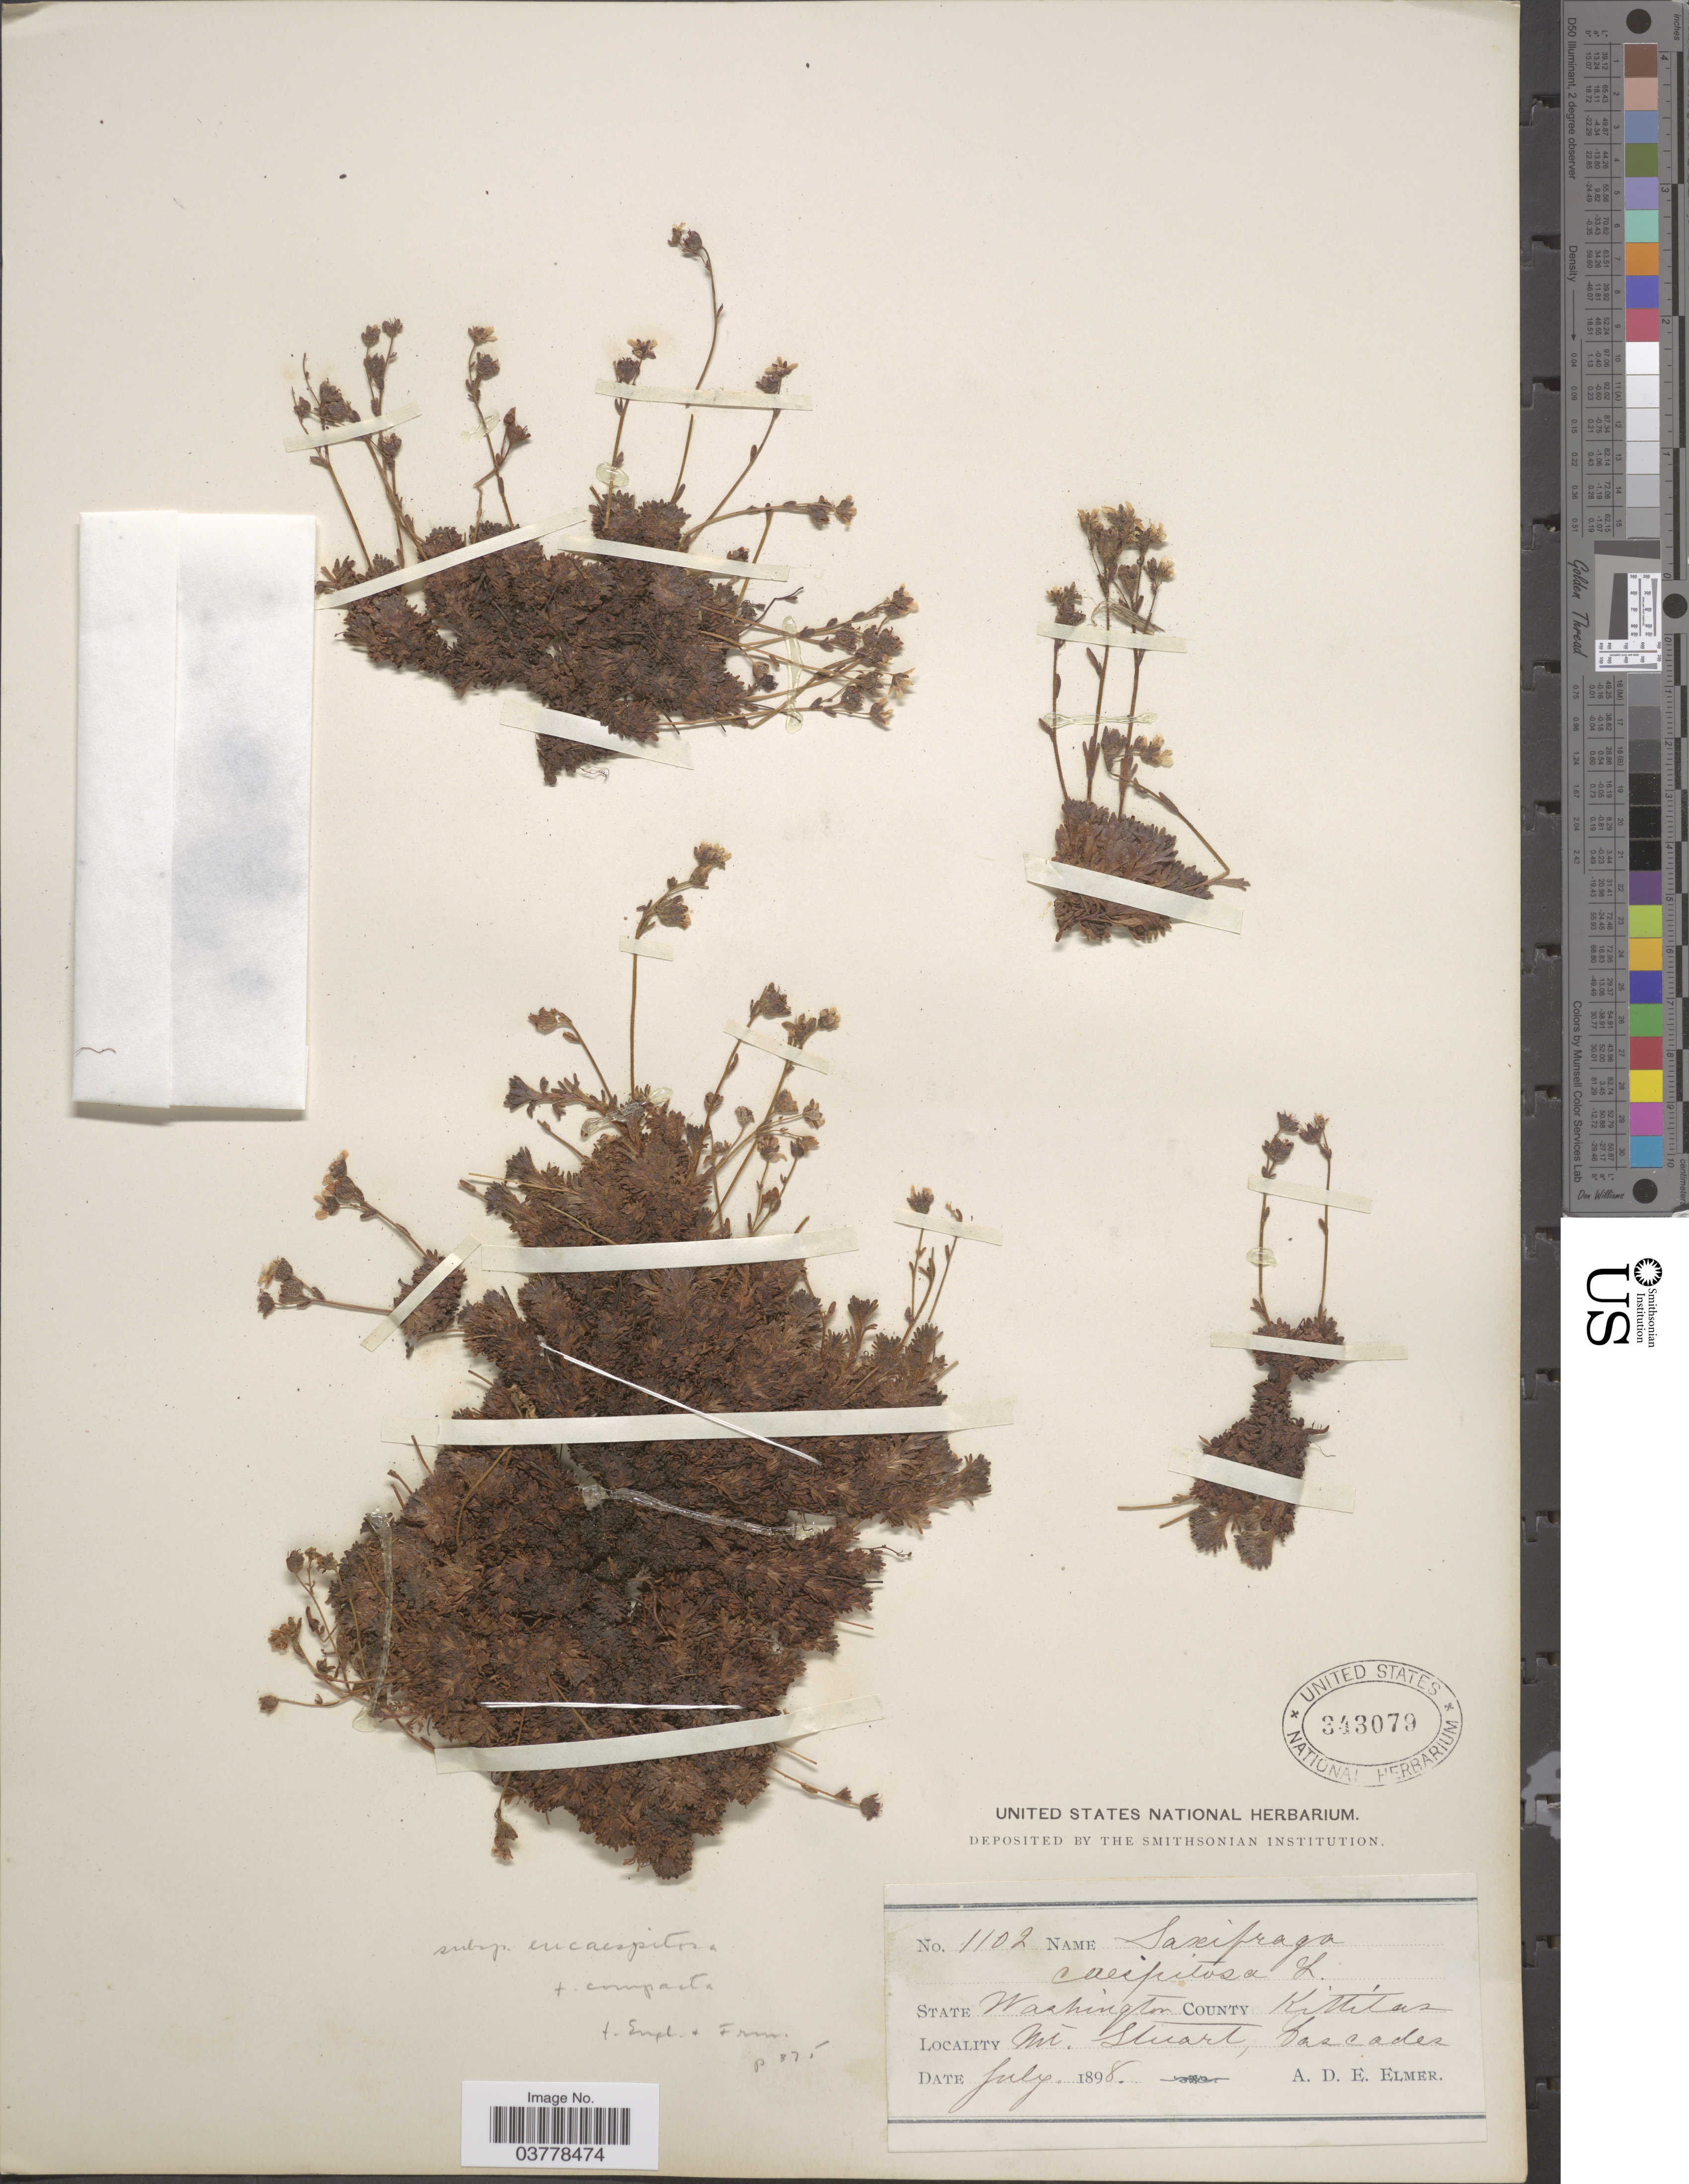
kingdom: Plantae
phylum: Tracheophyta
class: Magnoliopsida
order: Saxifragales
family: Saxifragaceae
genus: Saxifraga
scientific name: Saxifraga caespitosa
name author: L.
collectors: A. D. E. Elmer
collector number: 1102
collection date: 1898-07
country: United States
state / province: Washington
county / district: Kittitas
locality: County Kittitas. Mt. Stuart, Cascade.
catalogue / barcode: US 343079